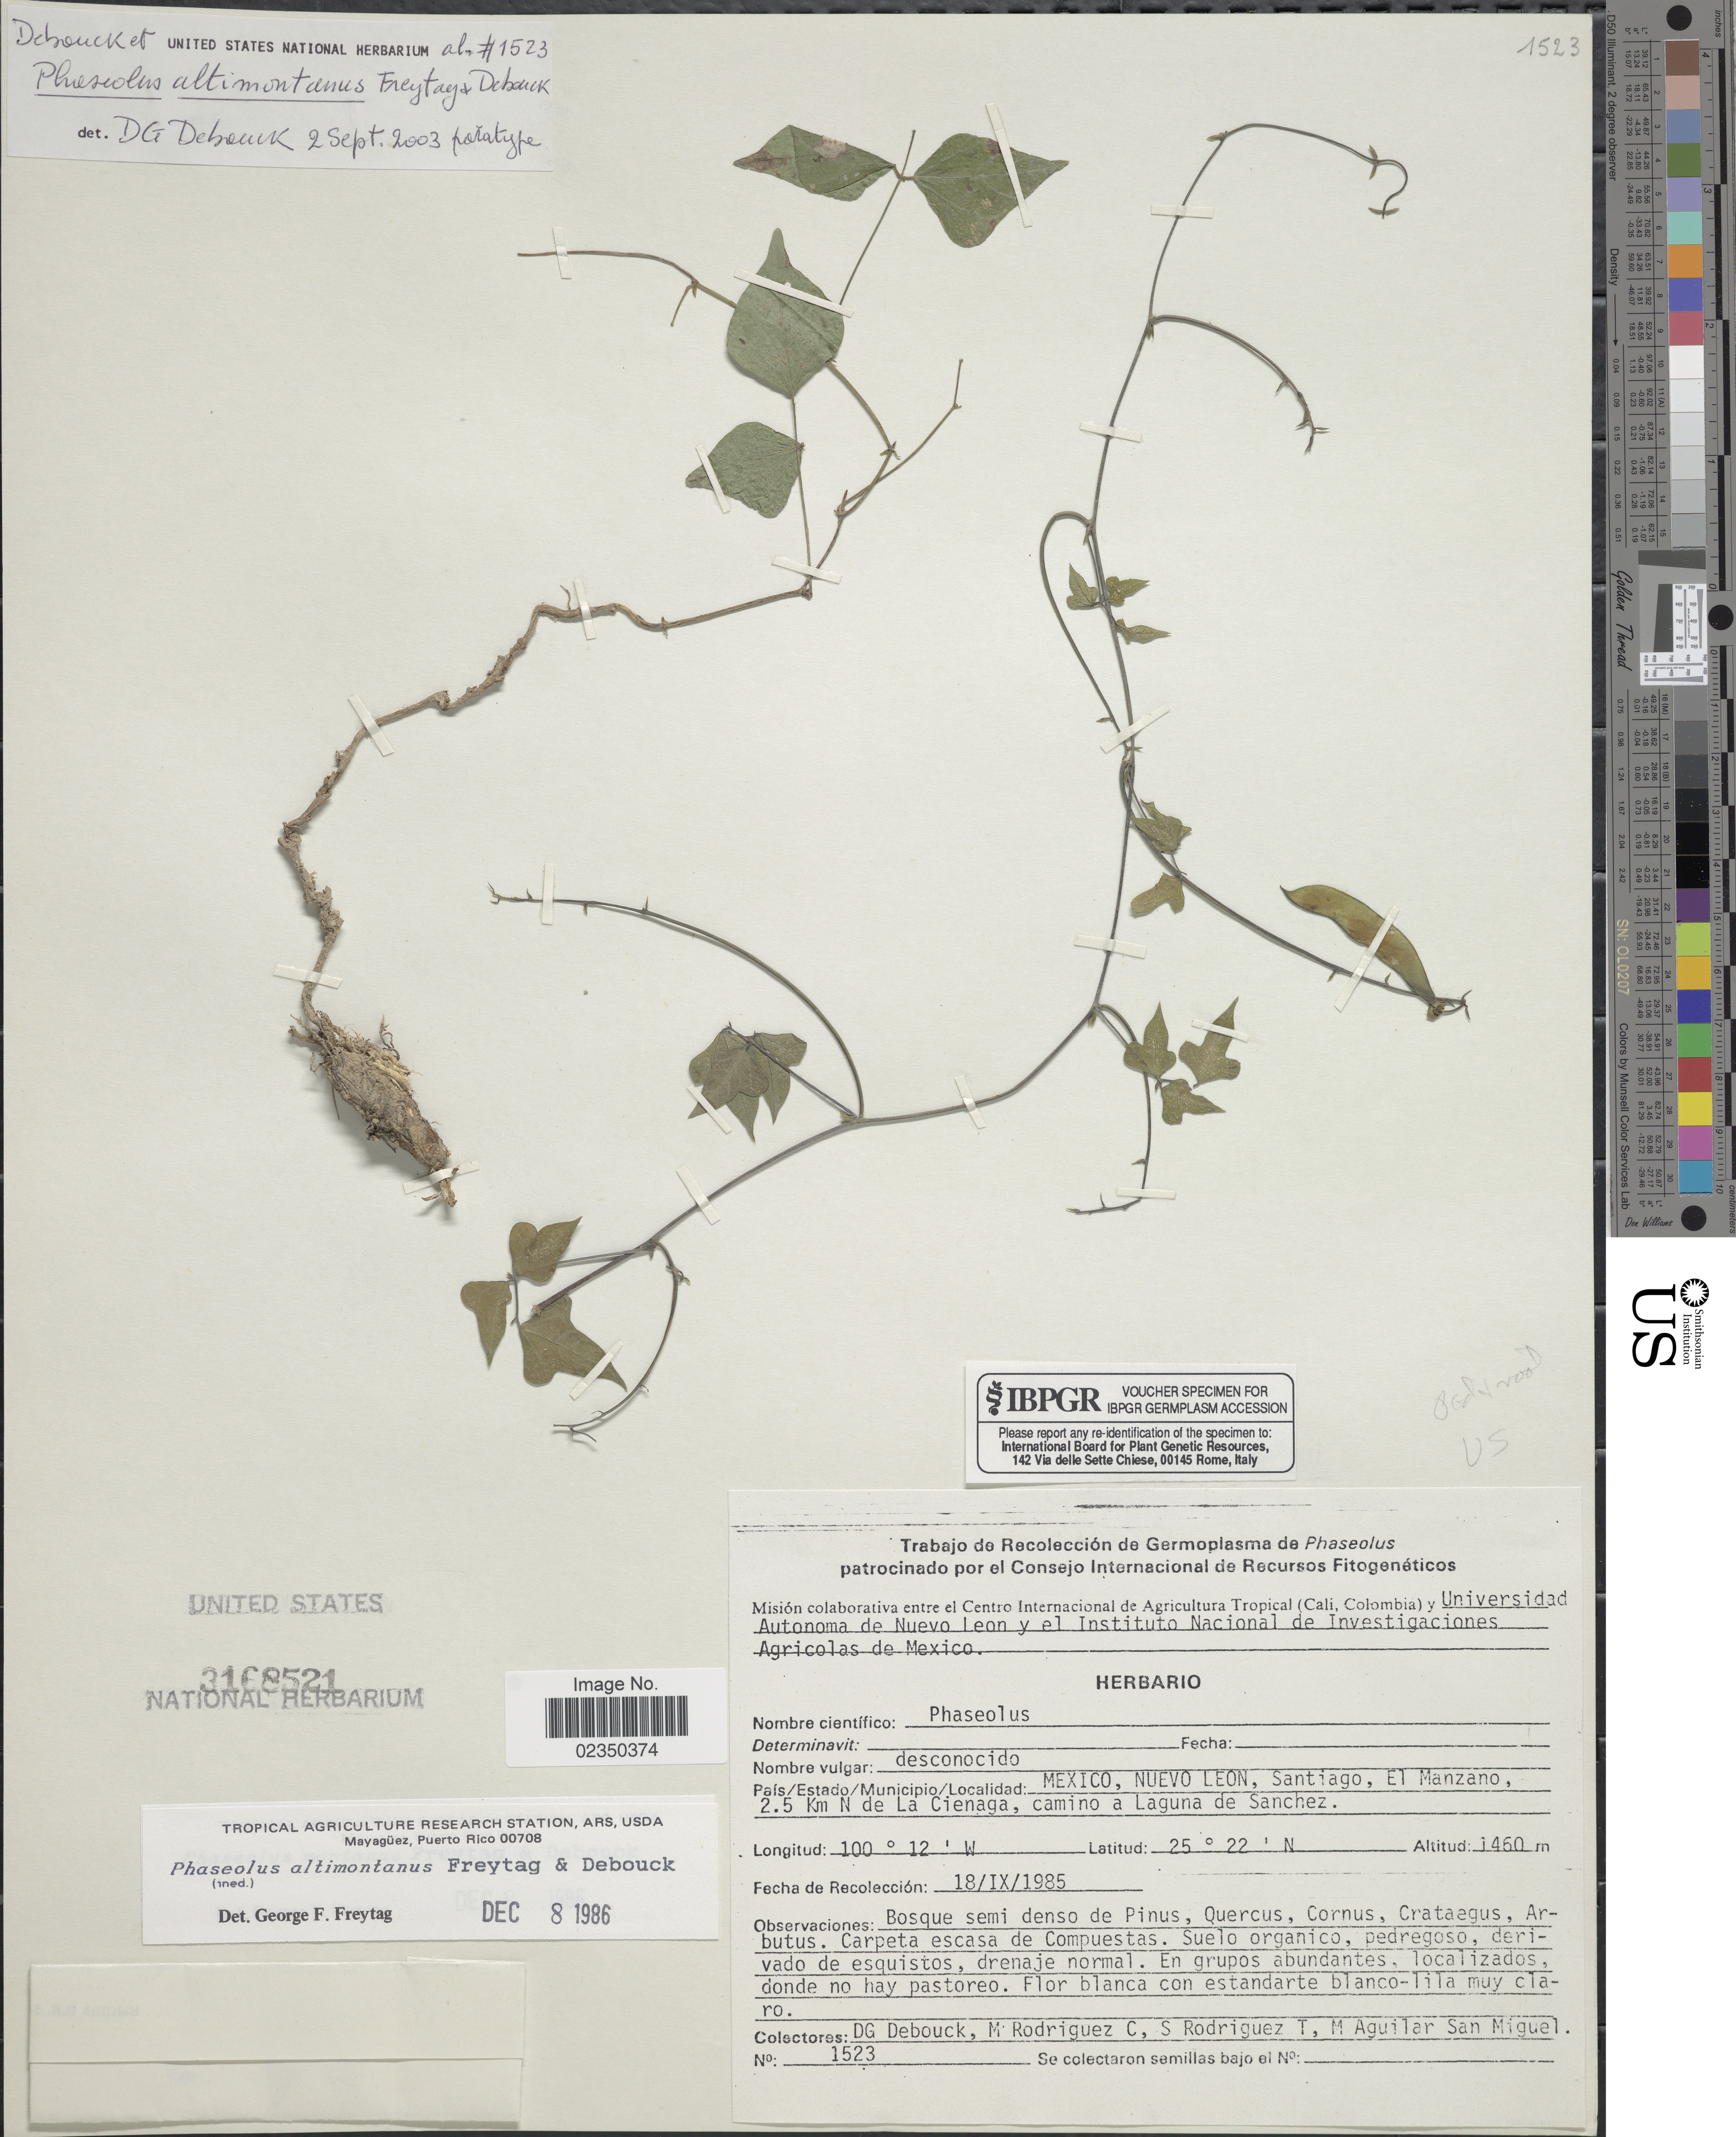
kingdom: Plantae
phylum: Tracheophyta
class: Magnoliopsida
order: Fabales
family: Fabaceae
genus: Phaseolus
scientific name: Phaseolus altimontanus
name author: Freytag & Debouck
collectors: D. Debouck, M. Rodriguez C., S. Rodriguez T. & M. San Miguel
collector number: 1523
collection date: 1985-09-18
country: Mexico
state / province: Nuevo León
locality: Santiago, El Manzano, 2.5 Km N de La Cienaga, camino a Laguna de Sanchez.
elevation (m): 1460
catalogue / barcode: US 3168521